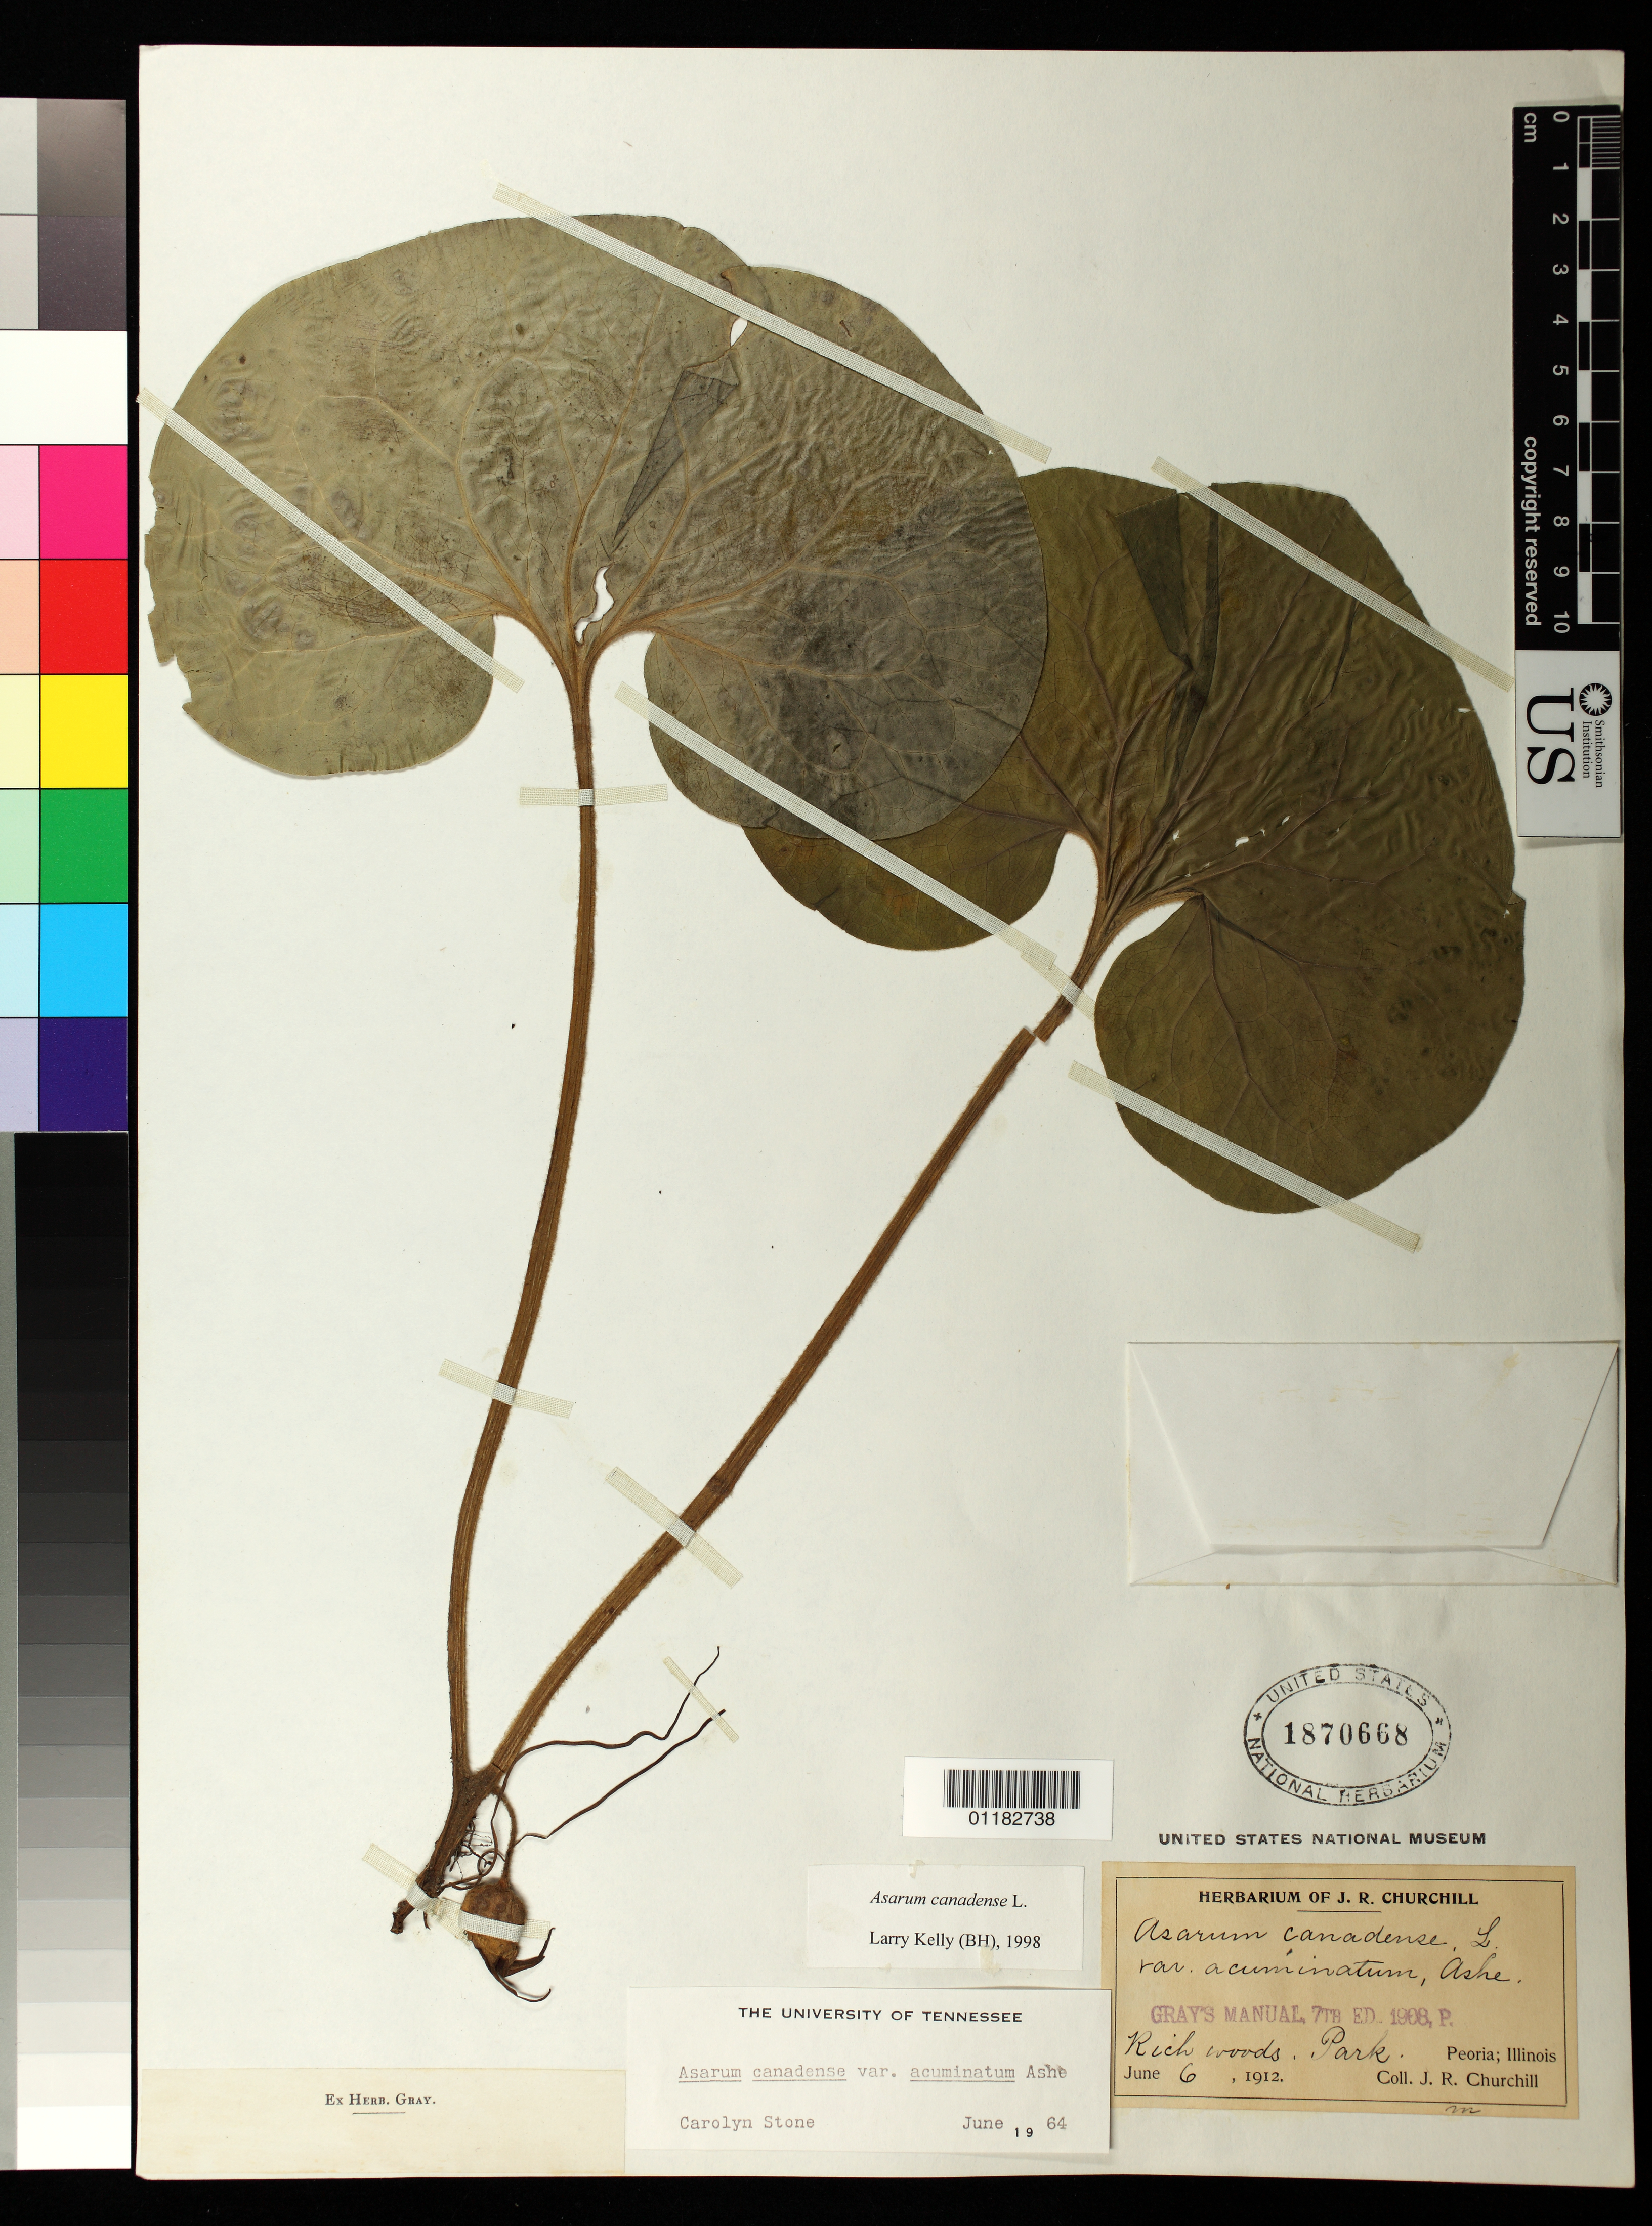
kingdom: Plantae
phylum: Tracheophyta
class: Magnoliopsida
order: Piperales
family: Aristolochiaceae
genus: Asarum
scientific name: Asarum canadense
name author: L.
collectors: J. Churchill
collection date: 1912-06-06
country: United States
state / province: Illinois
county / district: Peoria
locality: Rich woods, Park. Peoria County.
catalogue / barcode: US 1870668